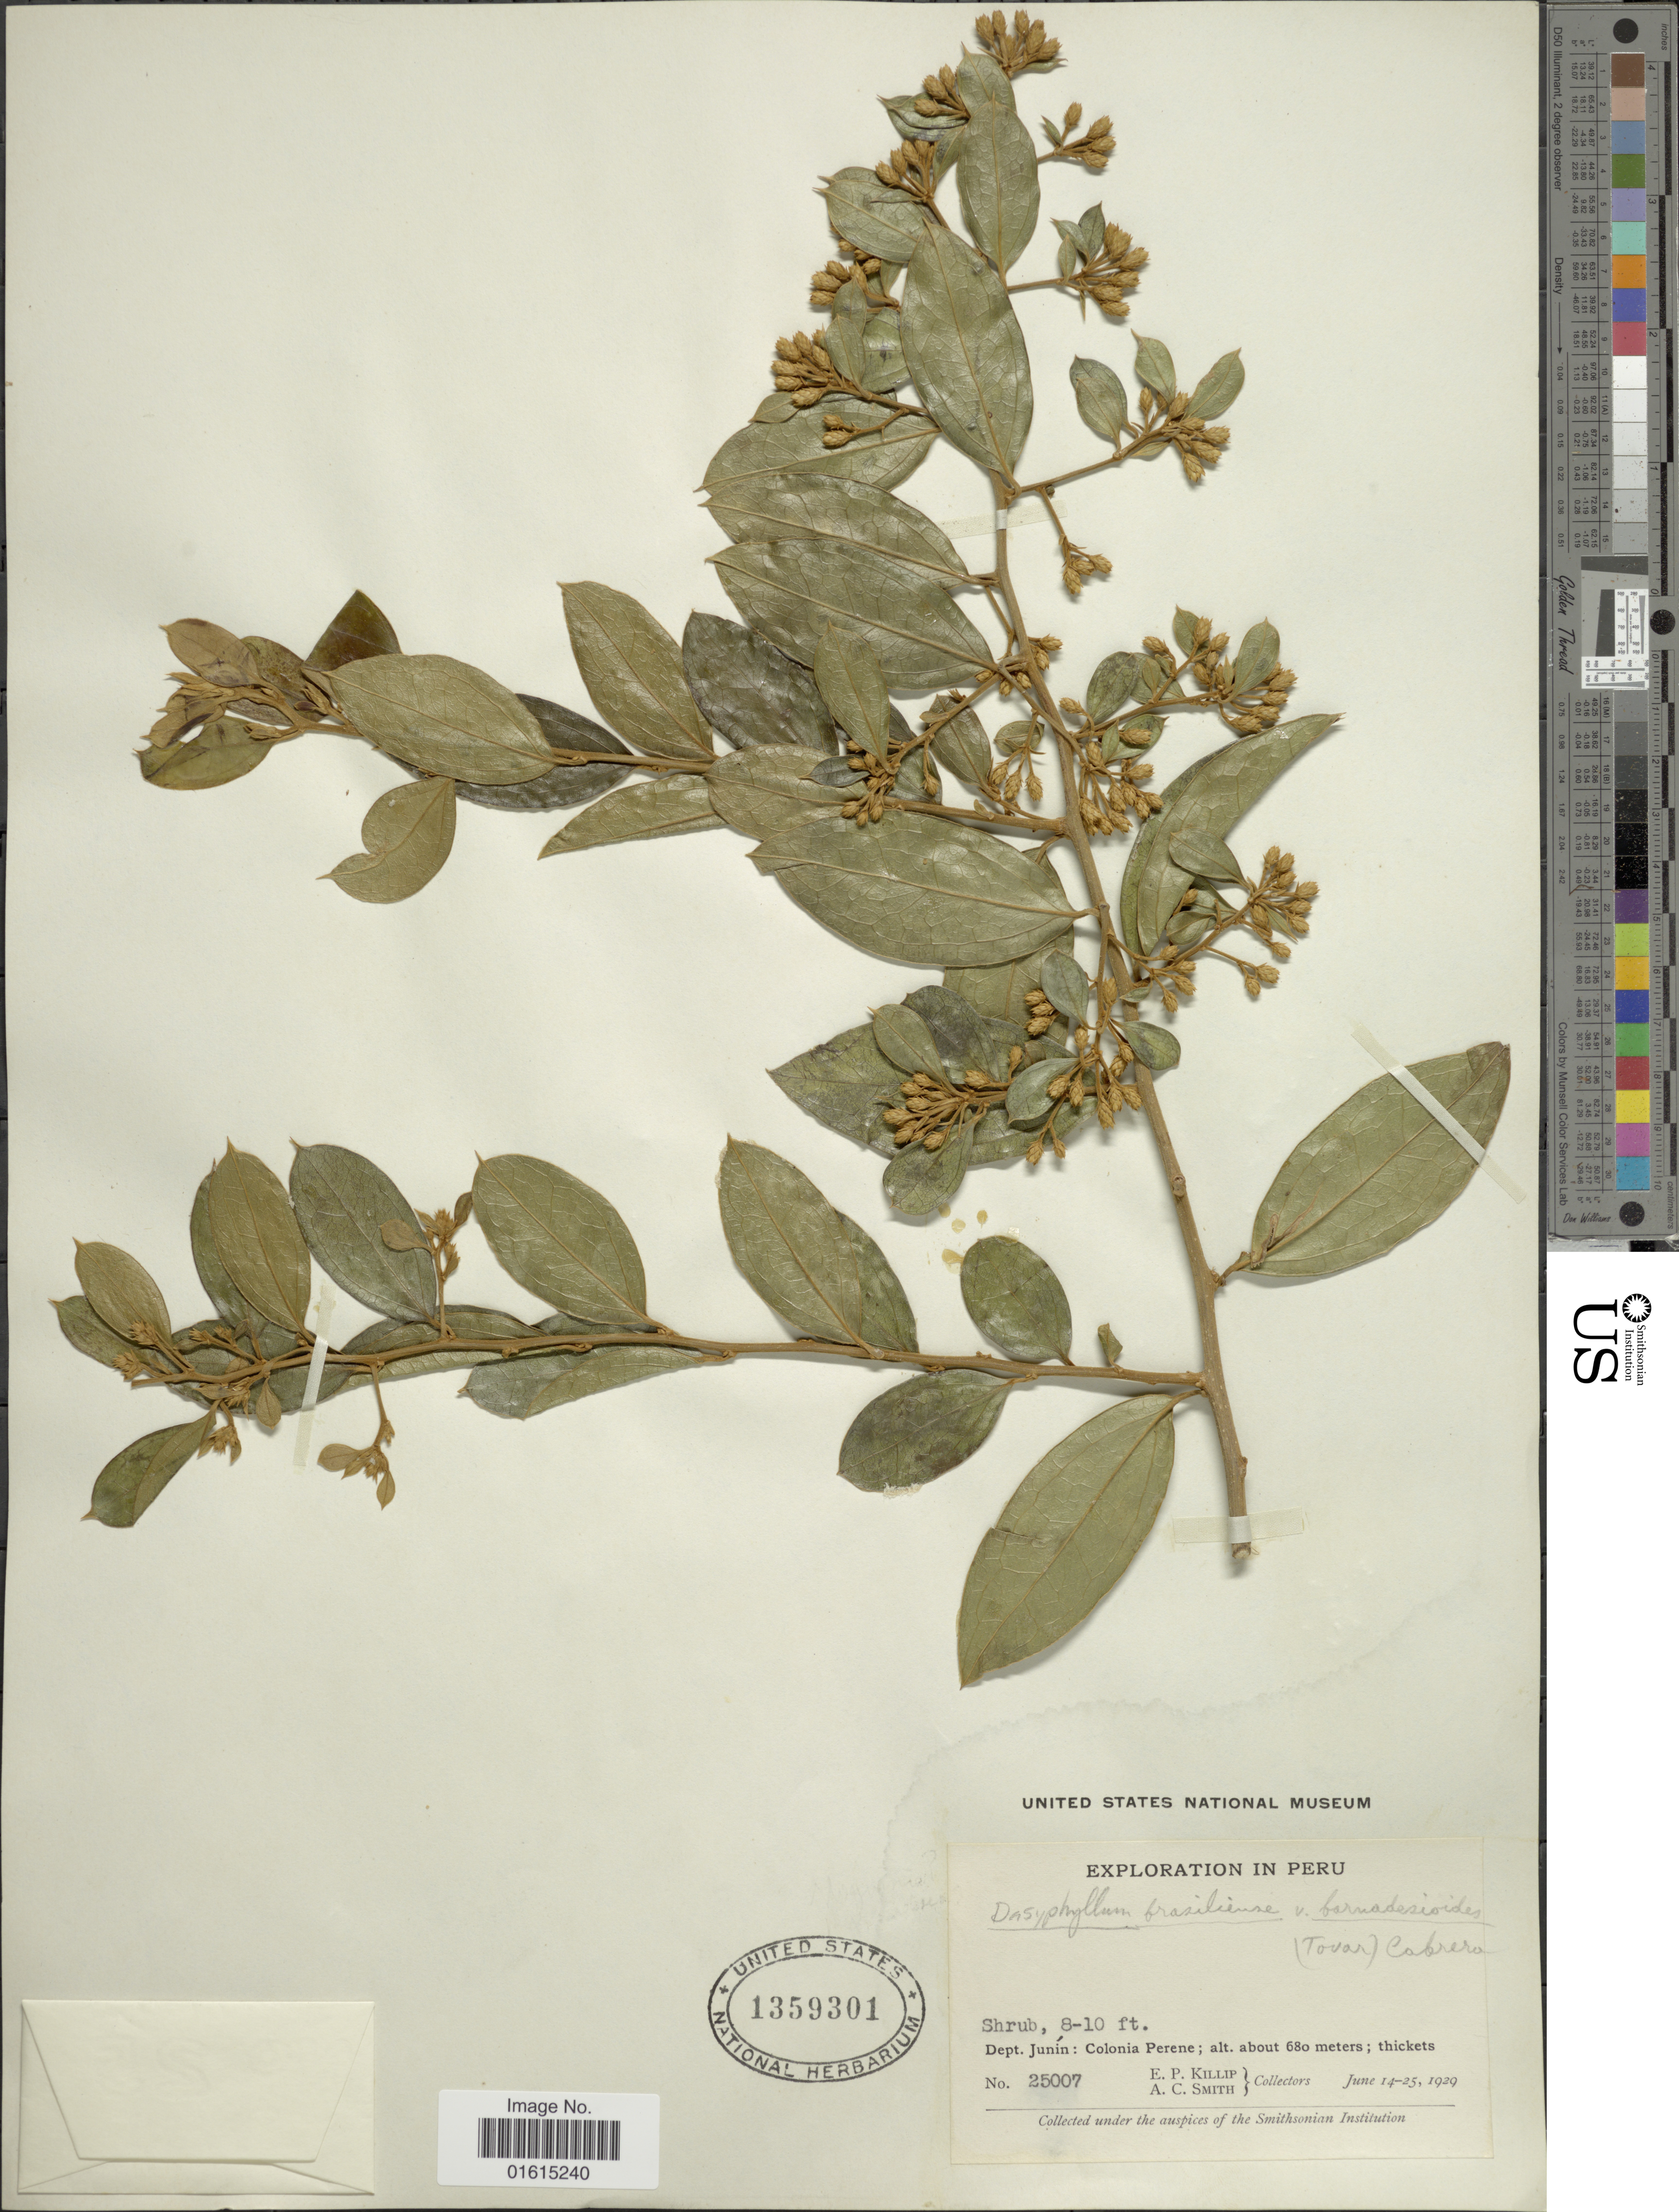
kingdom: Plantae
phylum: Tracheophyta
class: Magnoliopsida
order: Asterales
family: Asteraceae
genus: Dasyphyllum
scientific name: Dasyphyllum brasiliense var. barnadesioides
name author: (Tovar) Cabrera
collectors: E. P. Killip & A. C. Smith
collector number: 25007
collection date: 1929-06-14/1929-06-25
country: Peru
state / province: Junín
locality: Dept. Junin, Colonia Perene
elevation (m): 680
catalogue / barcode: US 1359301